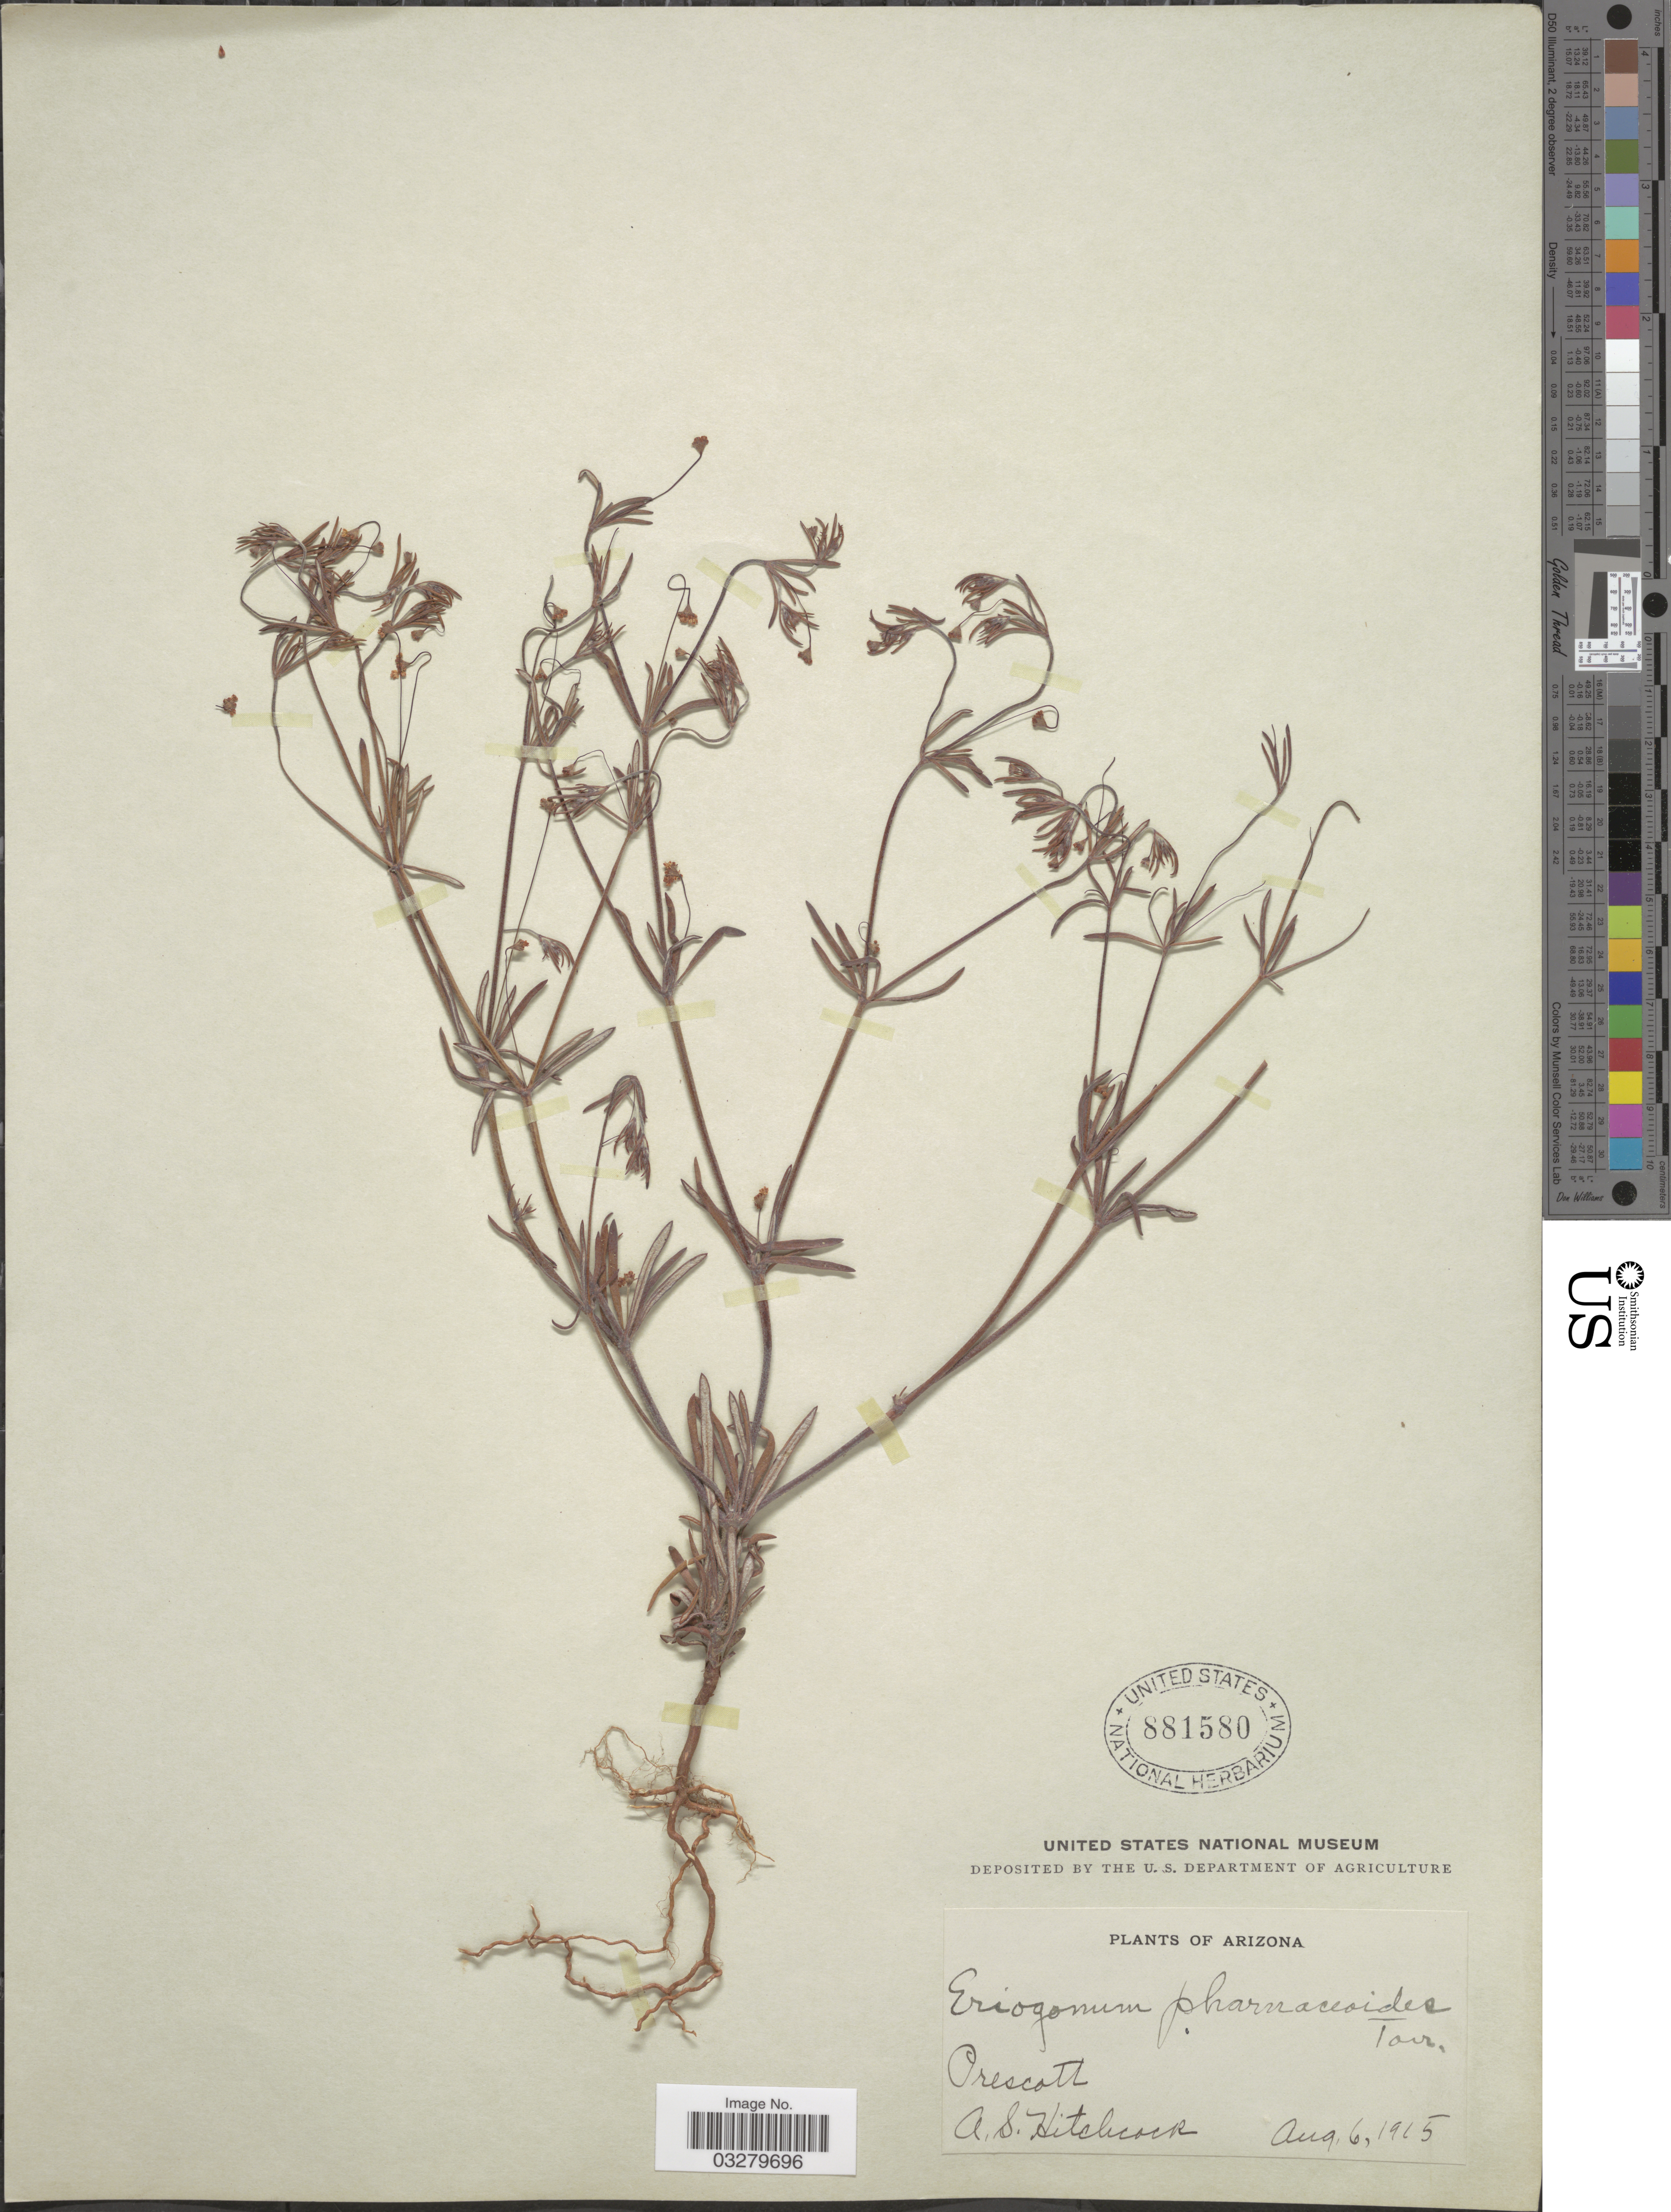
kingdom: Plantae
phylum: Tracheophyta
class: Magnoliopsida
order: Caryophyllales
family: Polygonaceae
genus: Eriogonum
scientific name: Eriogonum pharnaceoides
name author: Torr.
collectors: A. S. Hitchcock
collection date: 1915-08-06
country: United States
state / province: Arizona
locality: Prescott.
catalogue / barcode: US 881580